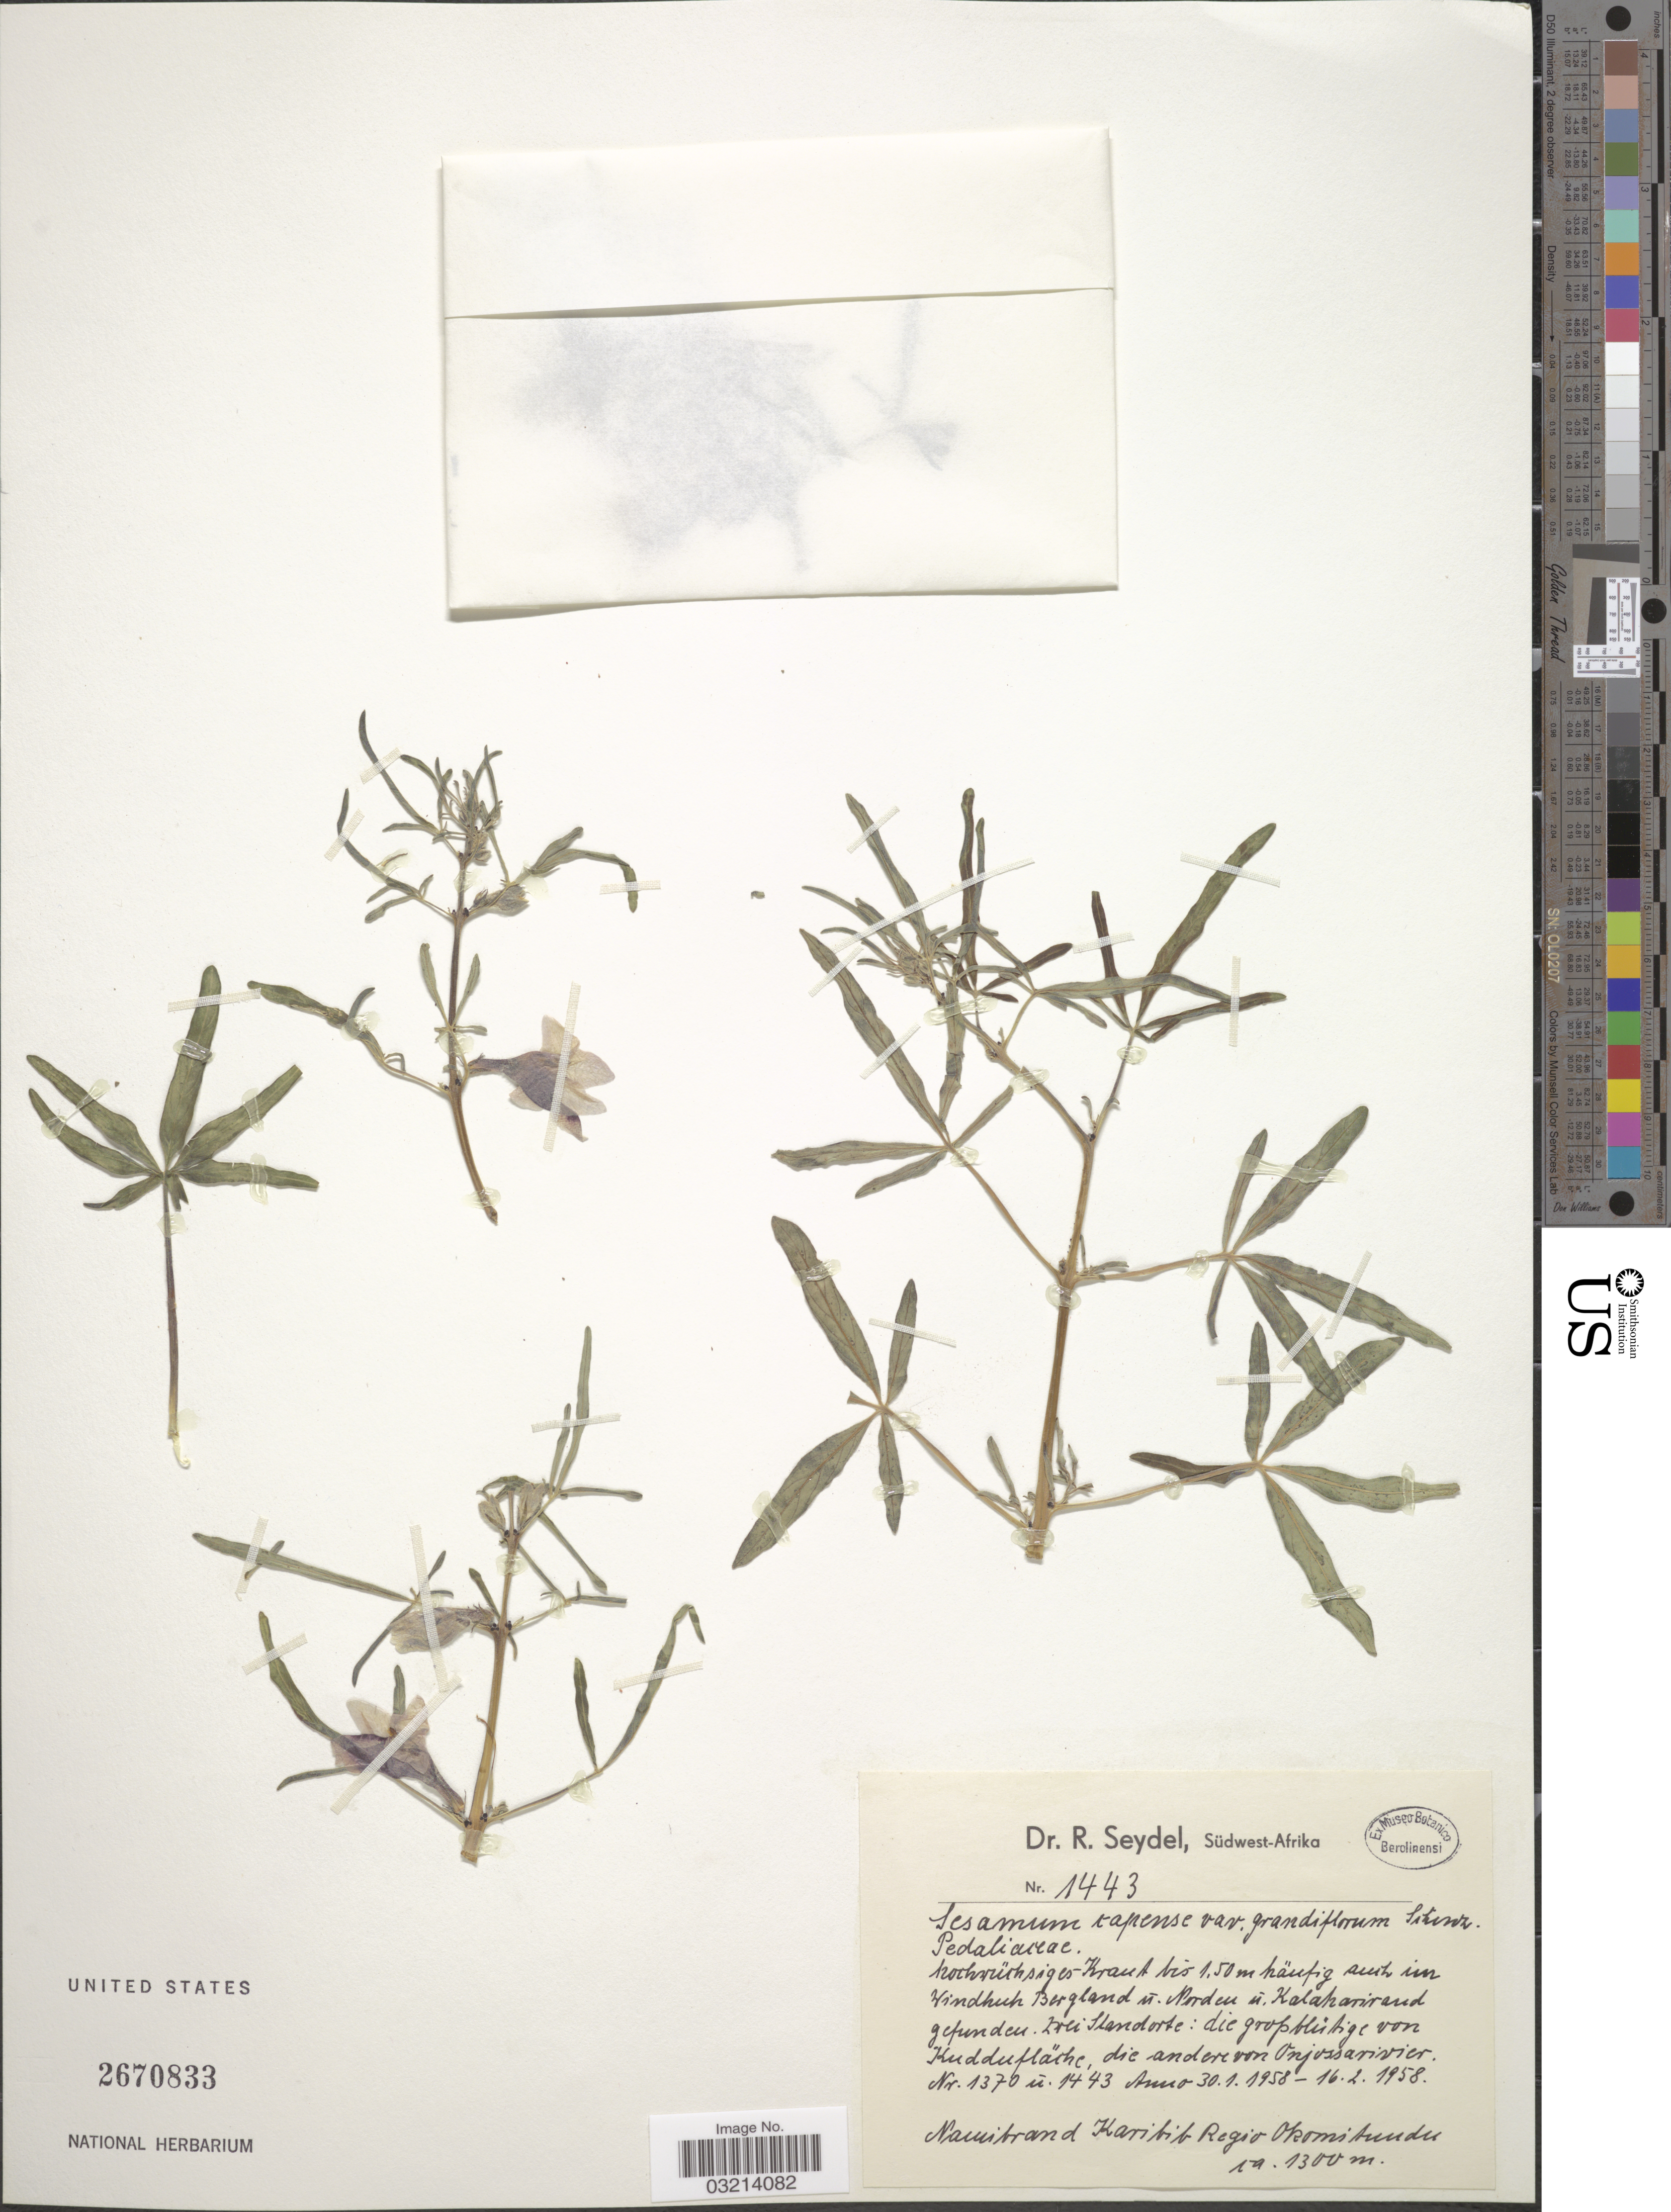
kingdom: Plantae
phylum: Tracheophyta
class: Magnoliopsida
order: Lamiales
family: Pedaliaceae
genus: Sesamum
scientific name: Sesamum capense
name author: Burm. f.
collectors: R. Seydel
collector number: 1443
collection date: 1958-01-30/1958-02-16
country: Namibia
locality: Südwest-Afrika. Namibrabd Karibib Regio Okomitundu.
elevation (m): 1300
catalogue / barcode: US 2670833